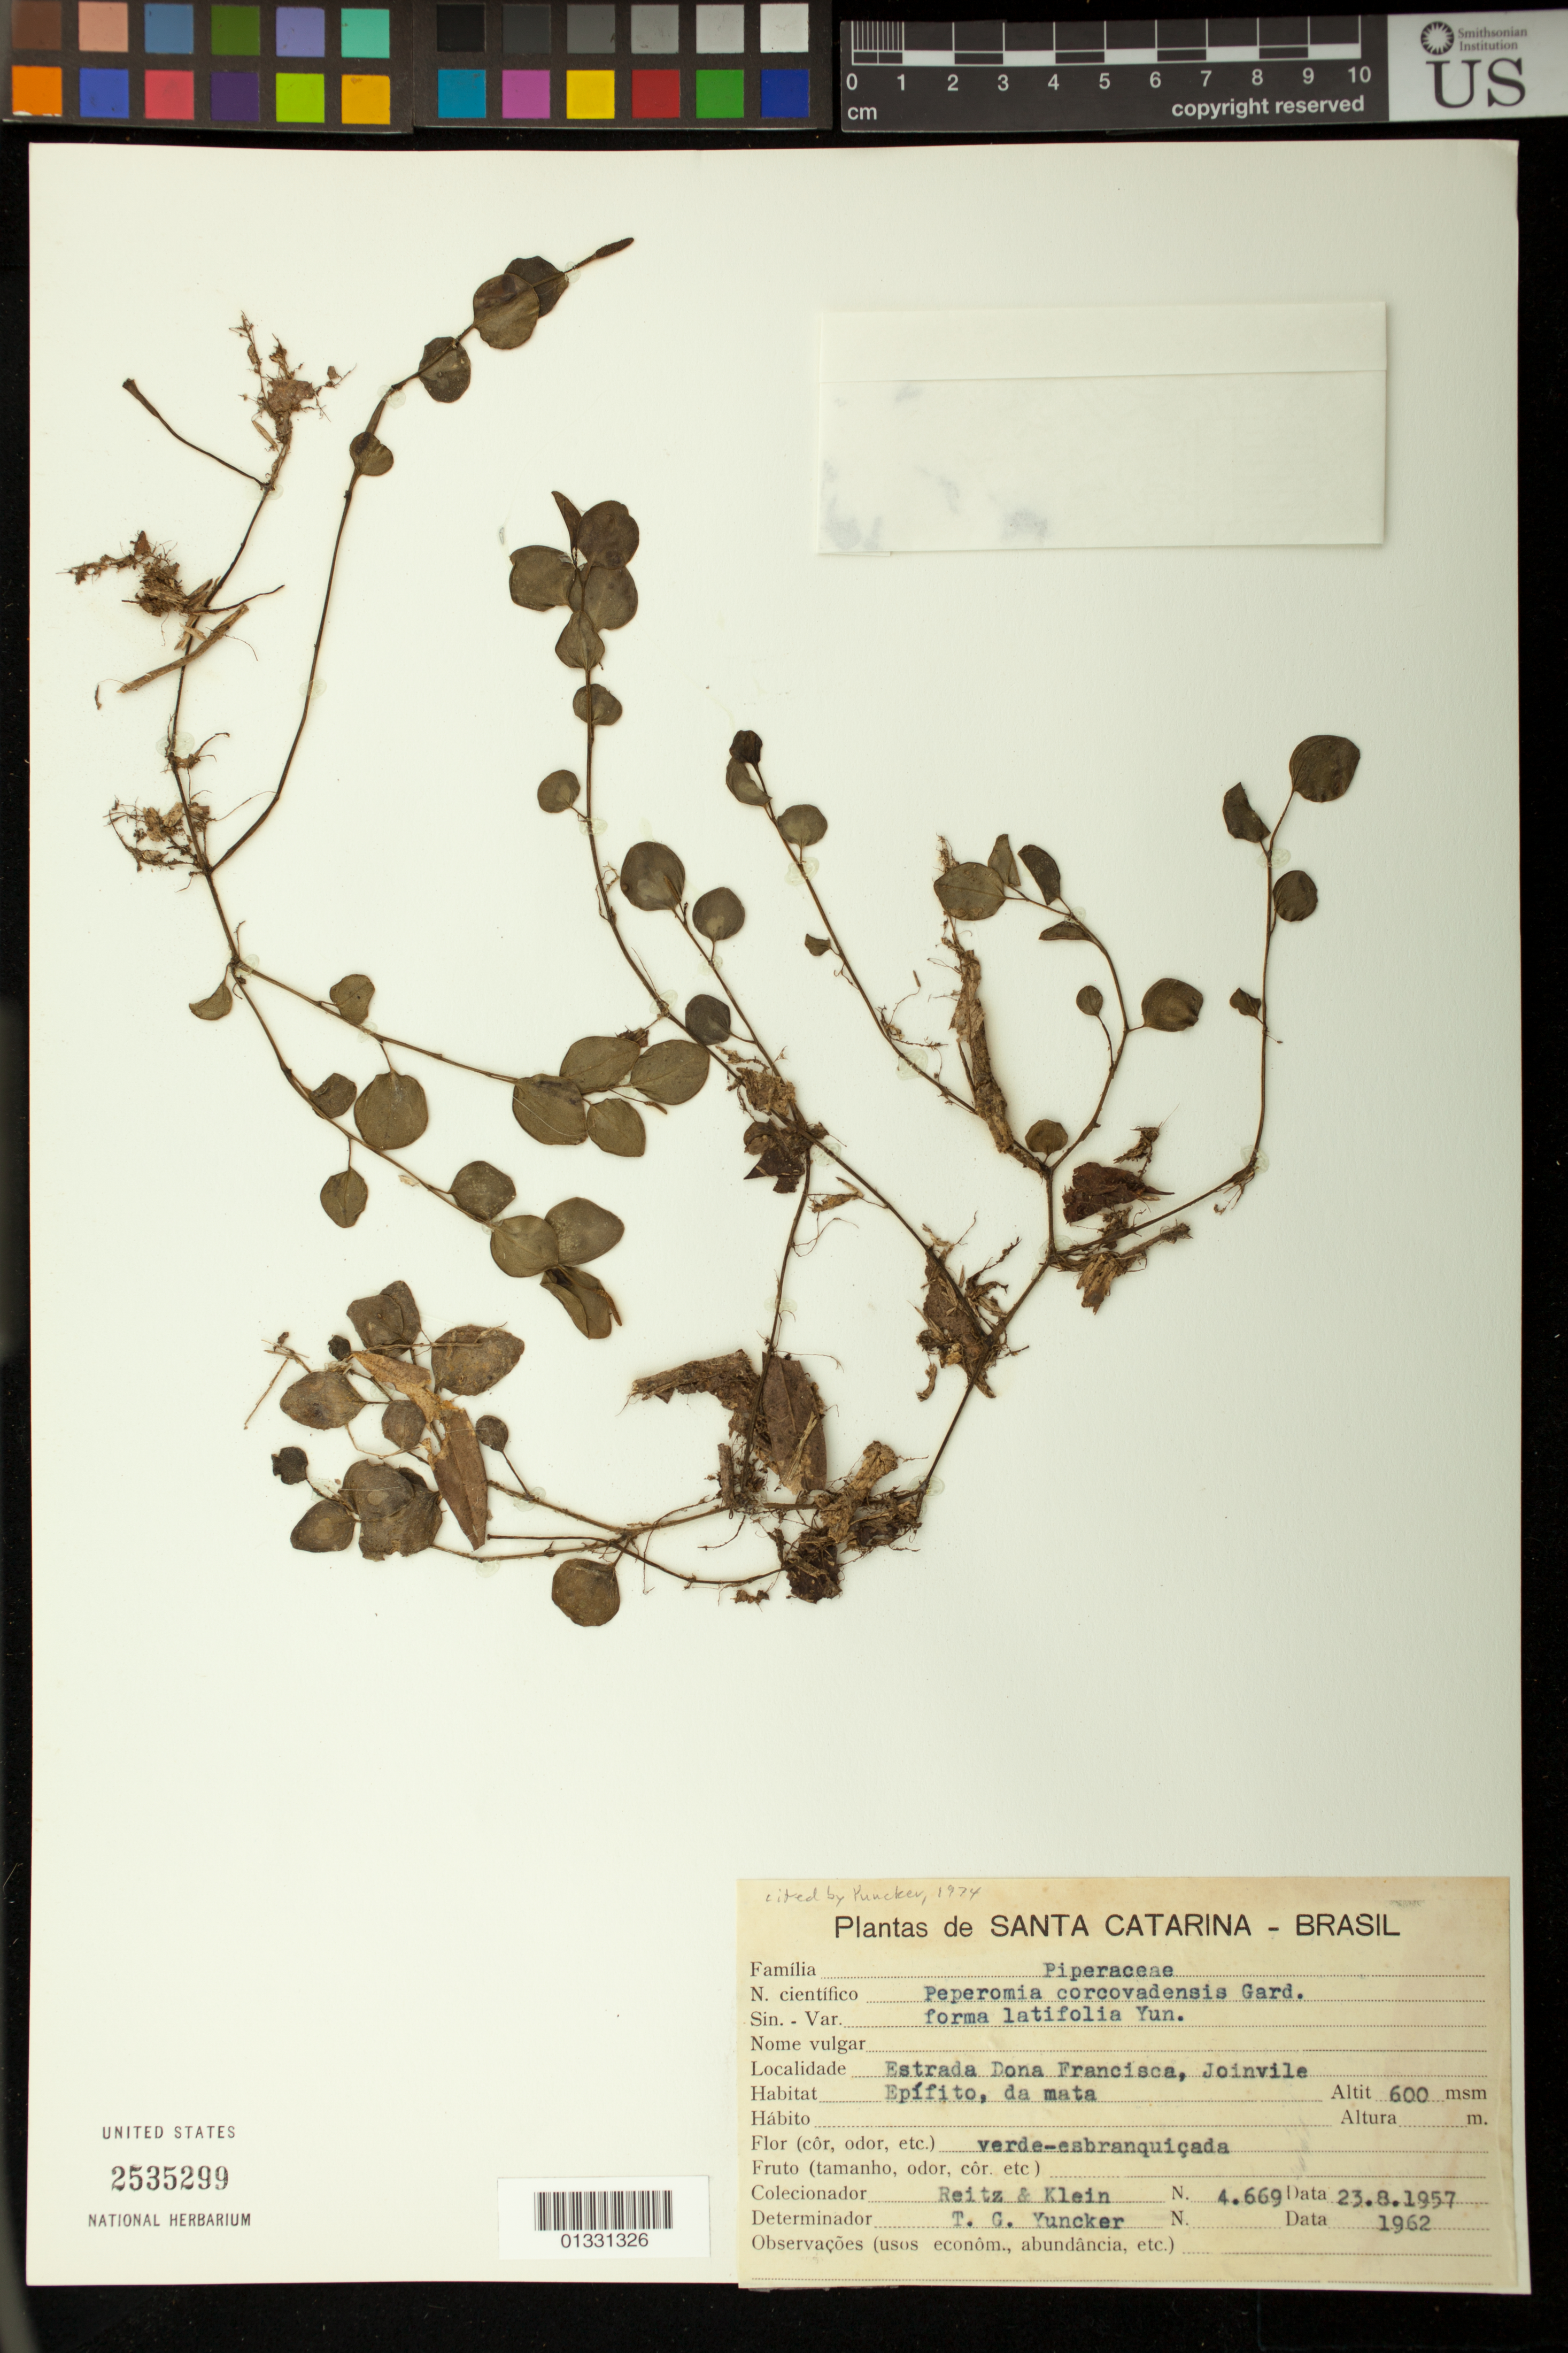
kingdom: Plantae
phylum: Tracheophyta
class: Magnoliopsida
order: Piperales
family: Piperaceae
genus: Peperomia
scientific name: Peperomia corcovadensis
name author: Gardner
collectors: R. Reitz & D. Klein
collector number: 4669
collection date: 1957-08-23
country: Brazil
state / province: Santa Catarina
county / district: Joinville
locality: Estrada Dona Francisca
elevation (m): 600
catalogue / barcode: US 2535299